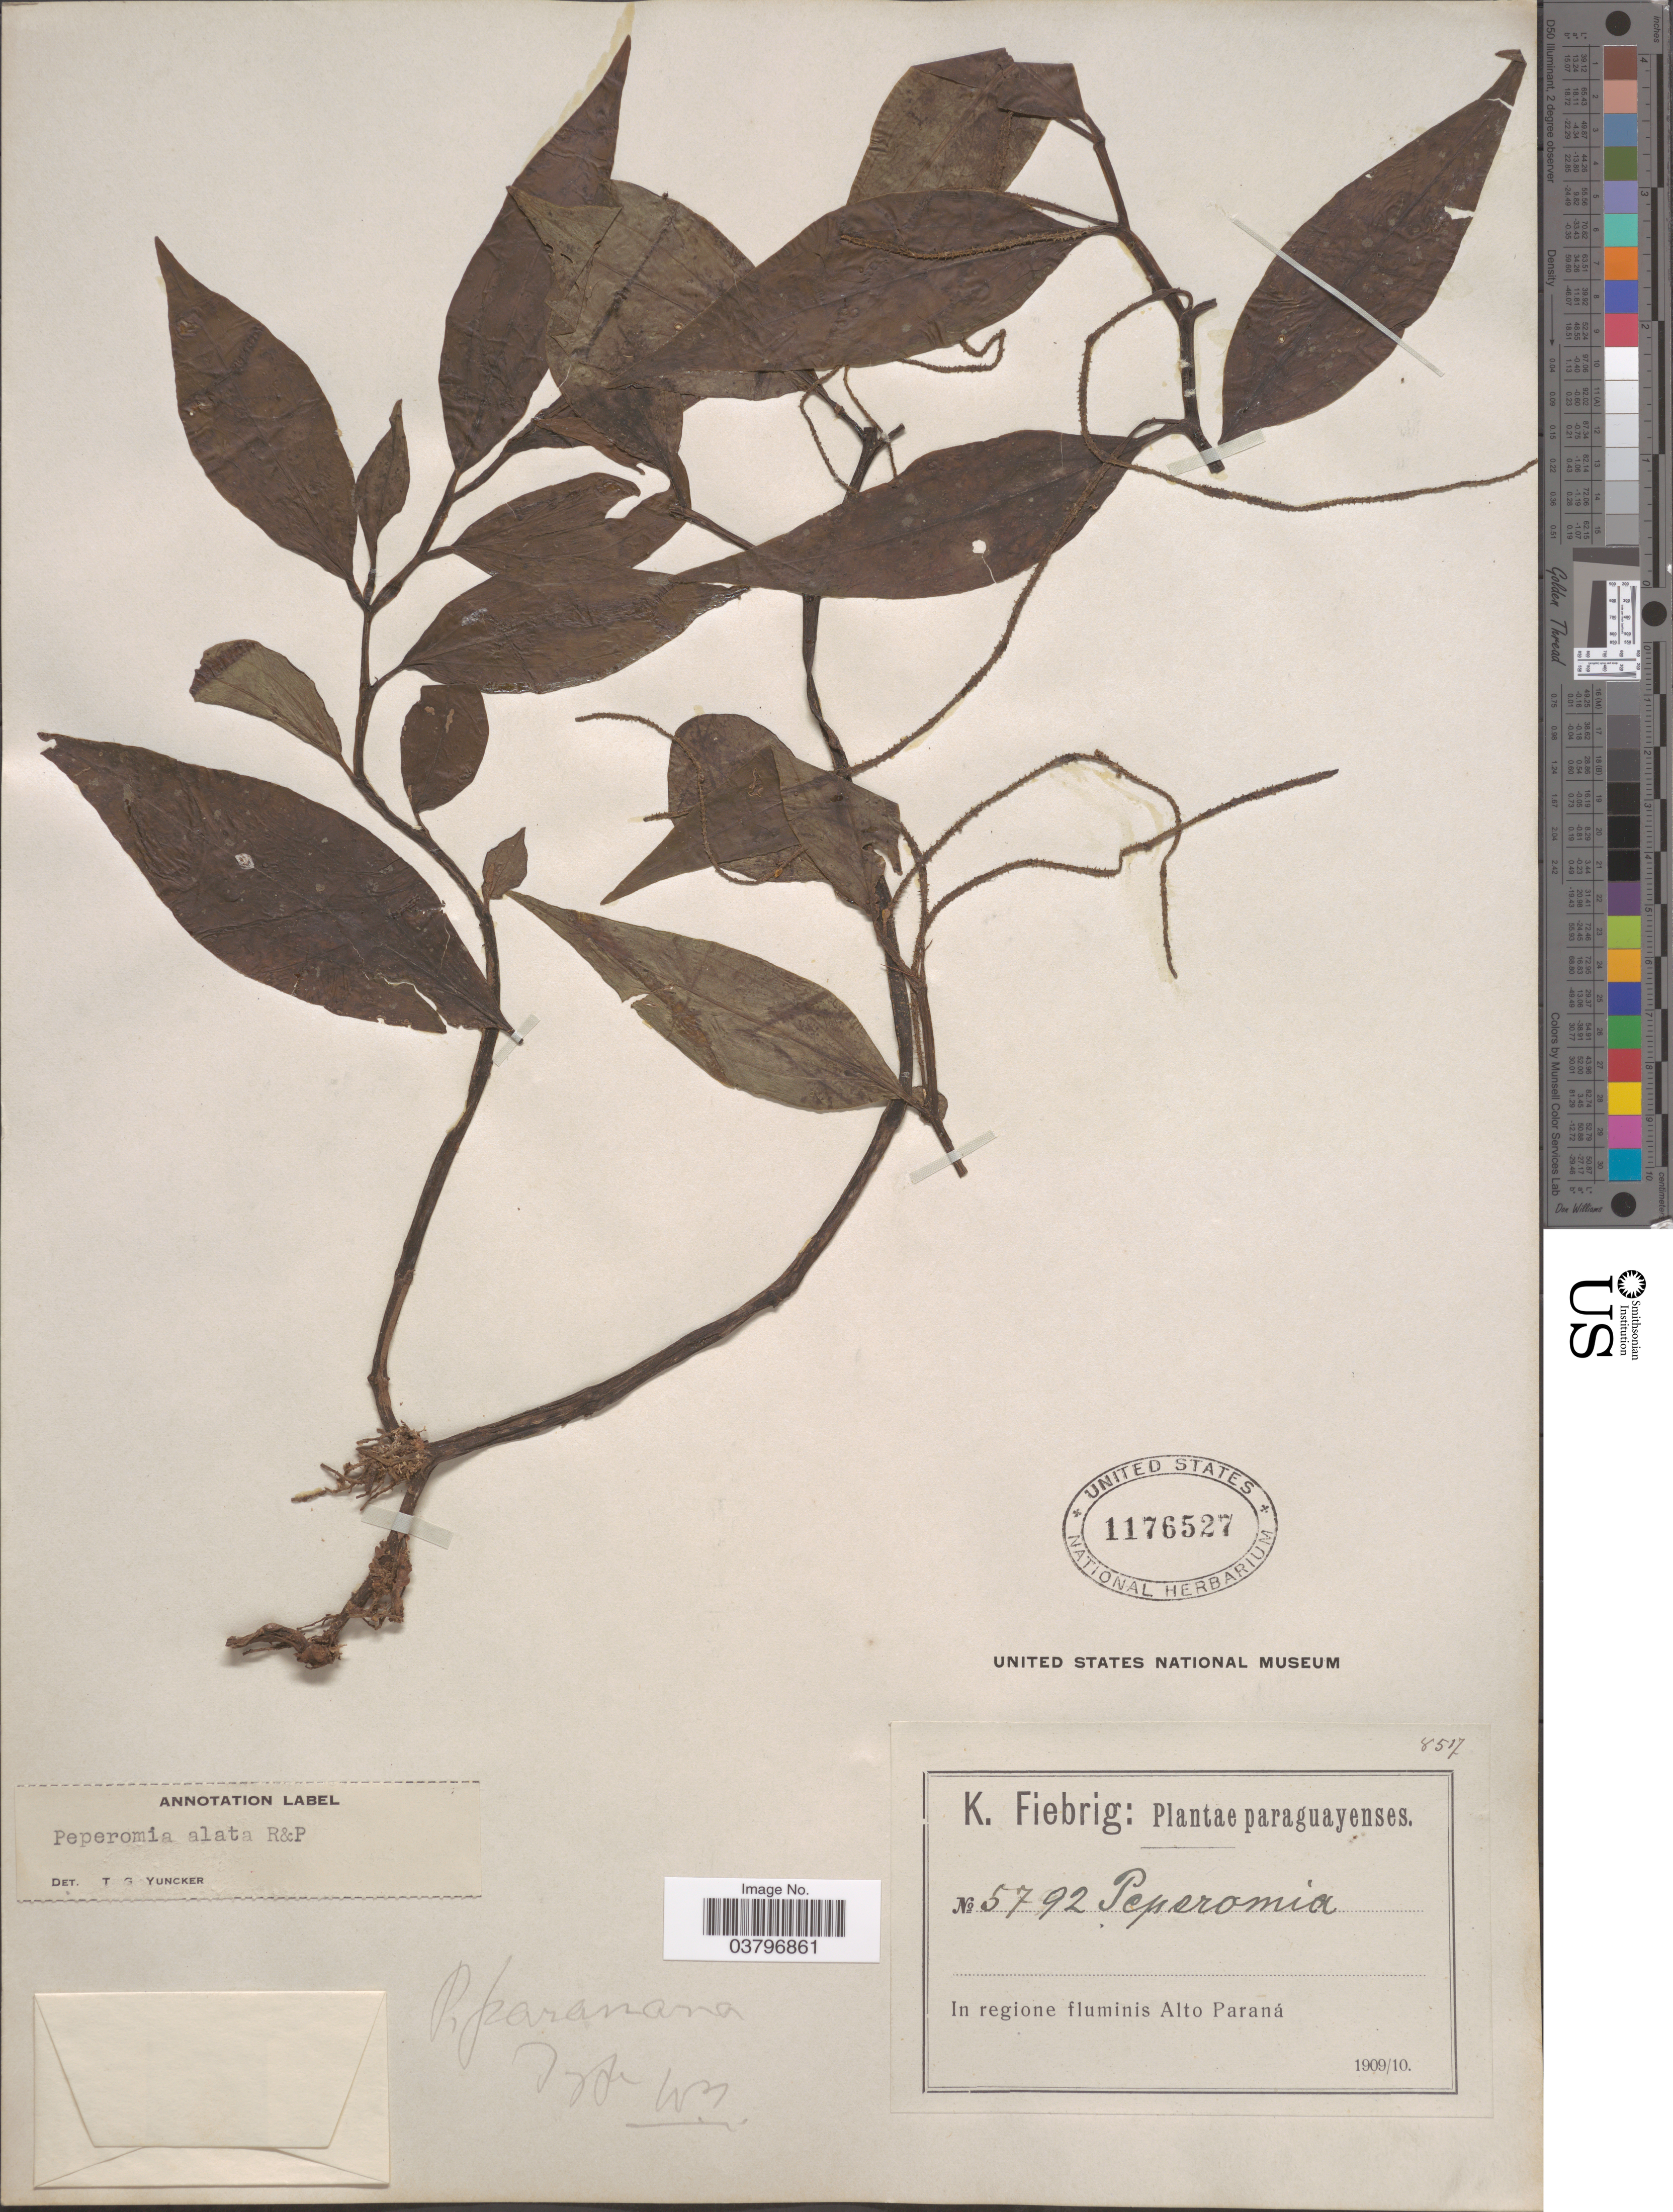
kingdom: Plantae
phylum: Tracheophyta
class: Magnoliopsida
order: Piperales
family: Piperaceae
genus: Peperomia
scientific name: Peperomia arechavaletae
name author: C. DC.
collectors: K. Fiebrig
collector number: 5792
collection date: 1909/1910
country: Paraguay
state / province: Alto Parana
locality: In regione fluminis Alto Paraná.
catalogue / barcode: US 1176527